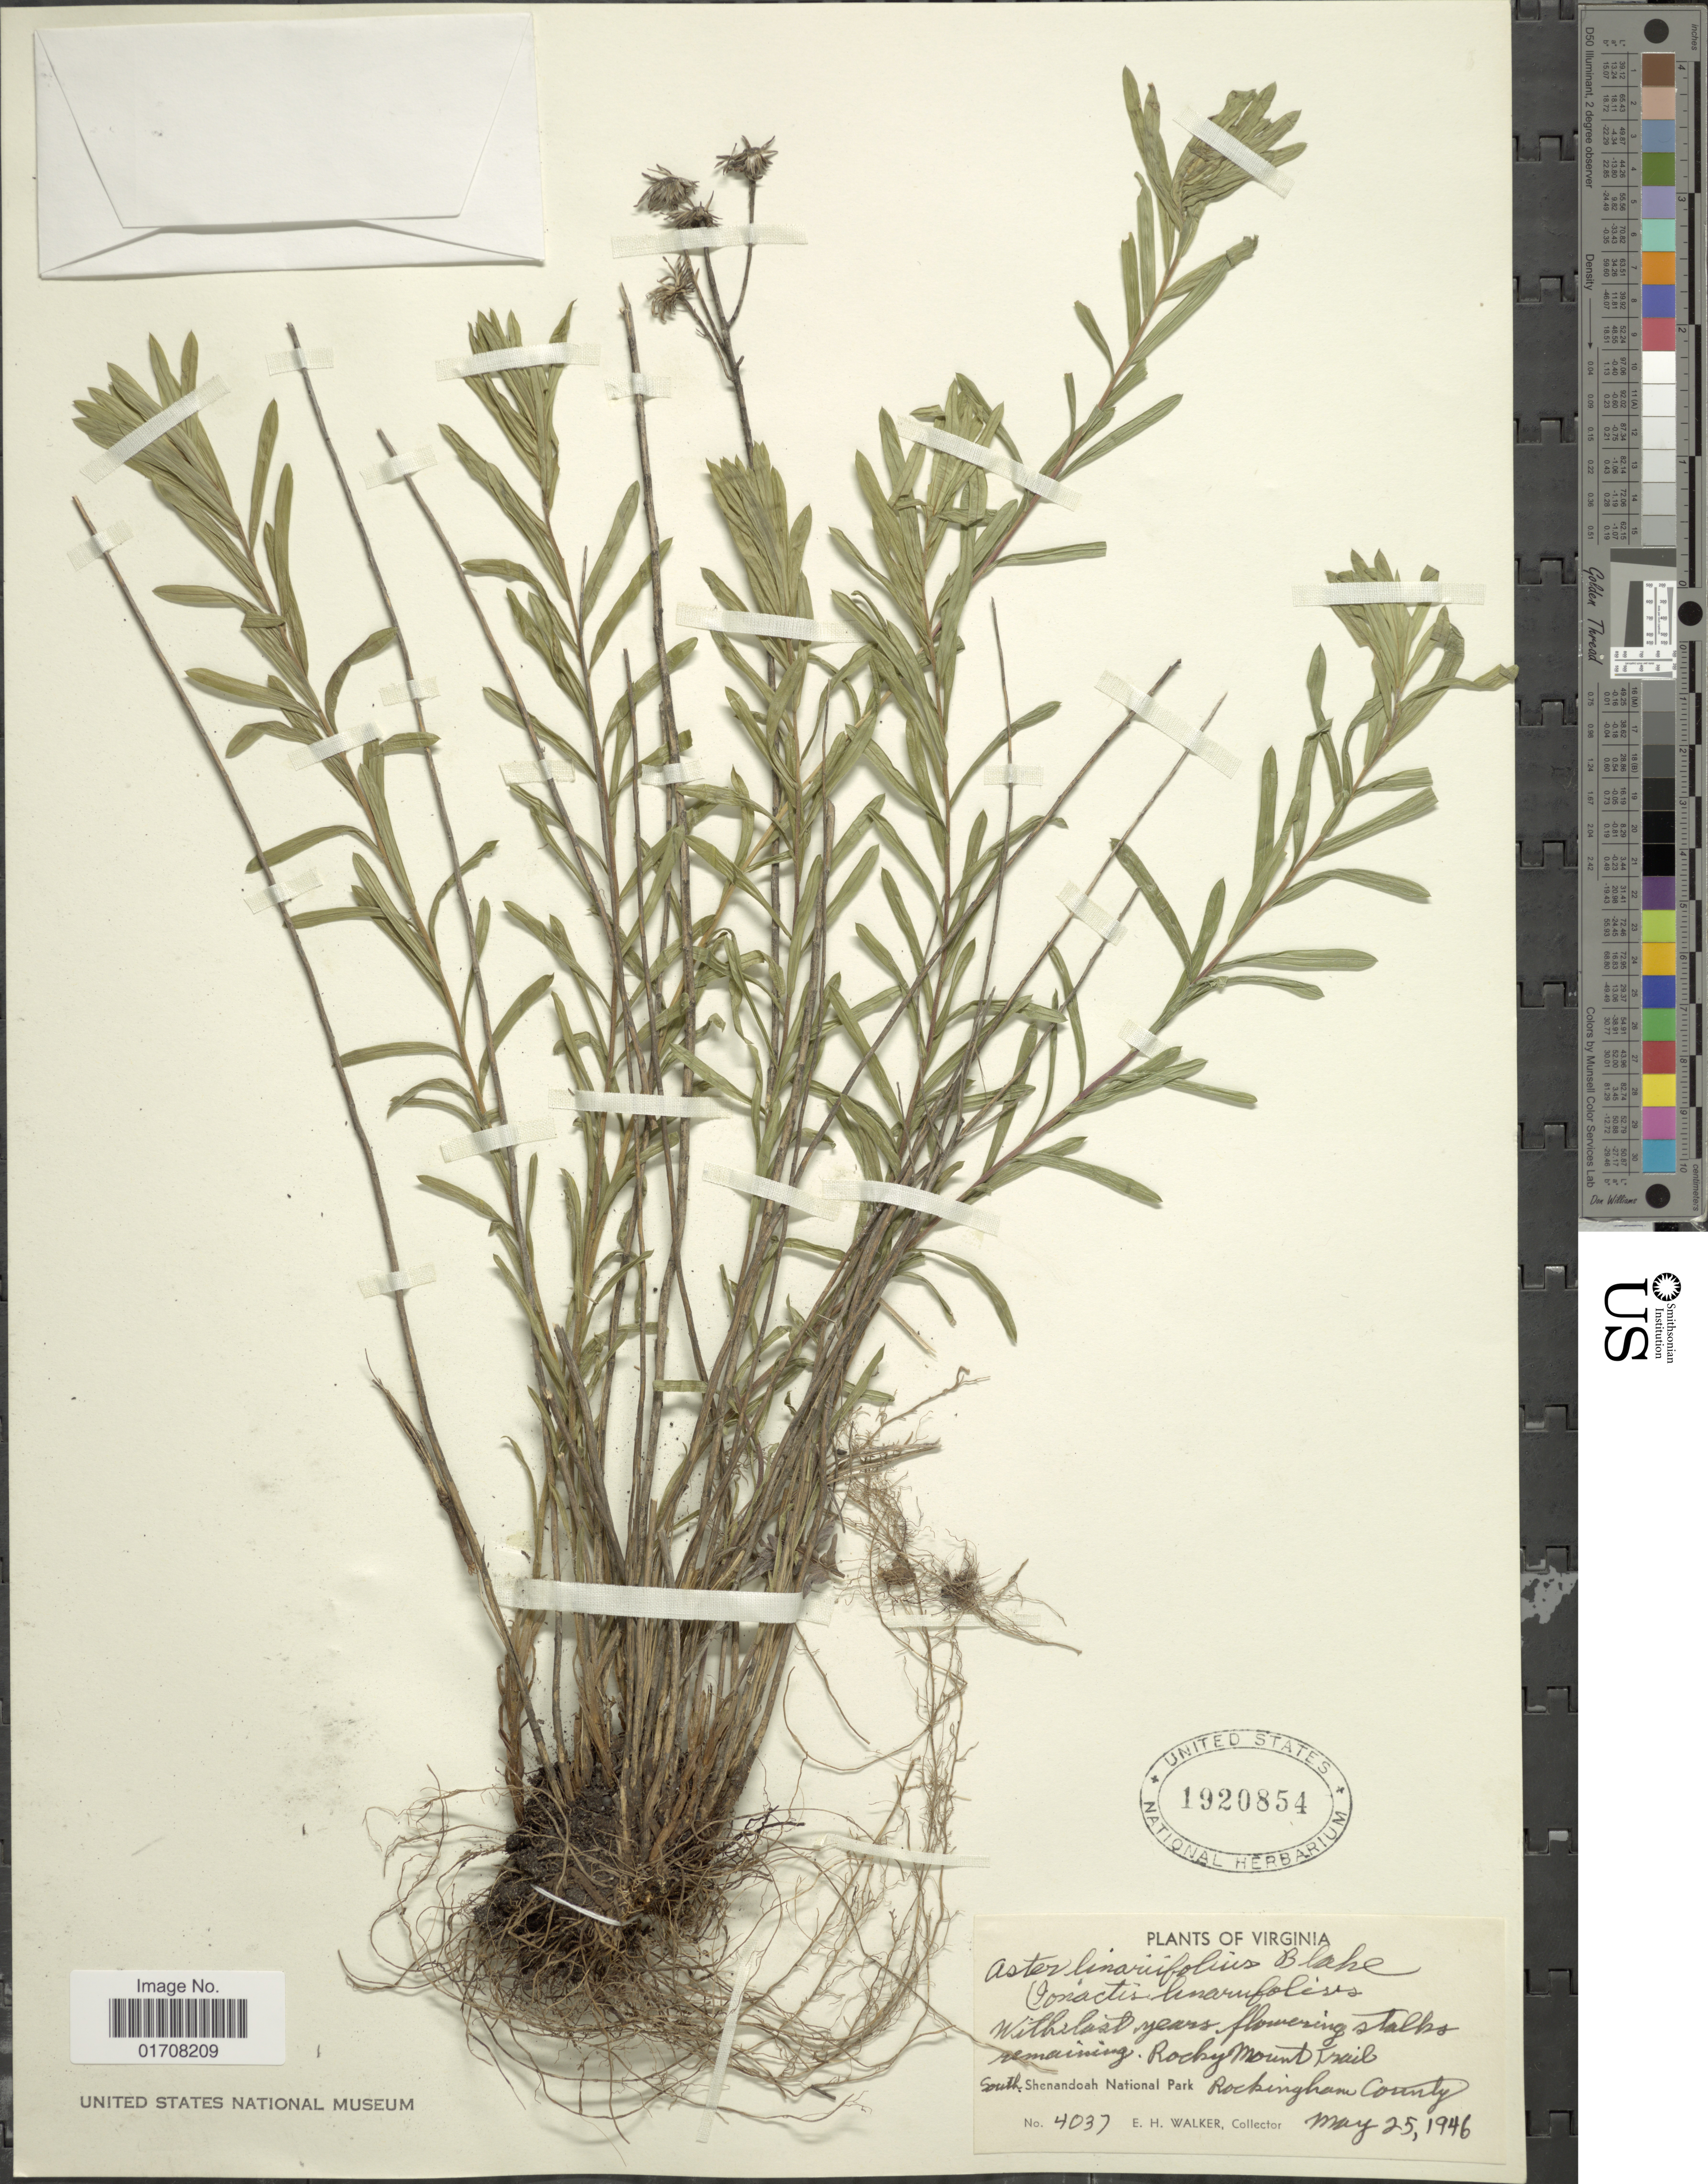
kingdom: Plantae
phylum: Tracheophyta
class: Magnoliopsida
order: Asterales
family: Asteraceae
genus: Ionactis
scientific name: Ionactis linariifolia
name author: (L.) Greene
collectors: E. H. Walker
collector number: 4037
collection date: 1946-05-25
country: United States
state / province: Virginia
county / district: Rockingham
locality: Rocky Mount Trail, South Shenandoah Nationl Park.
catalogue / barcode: US 1920854